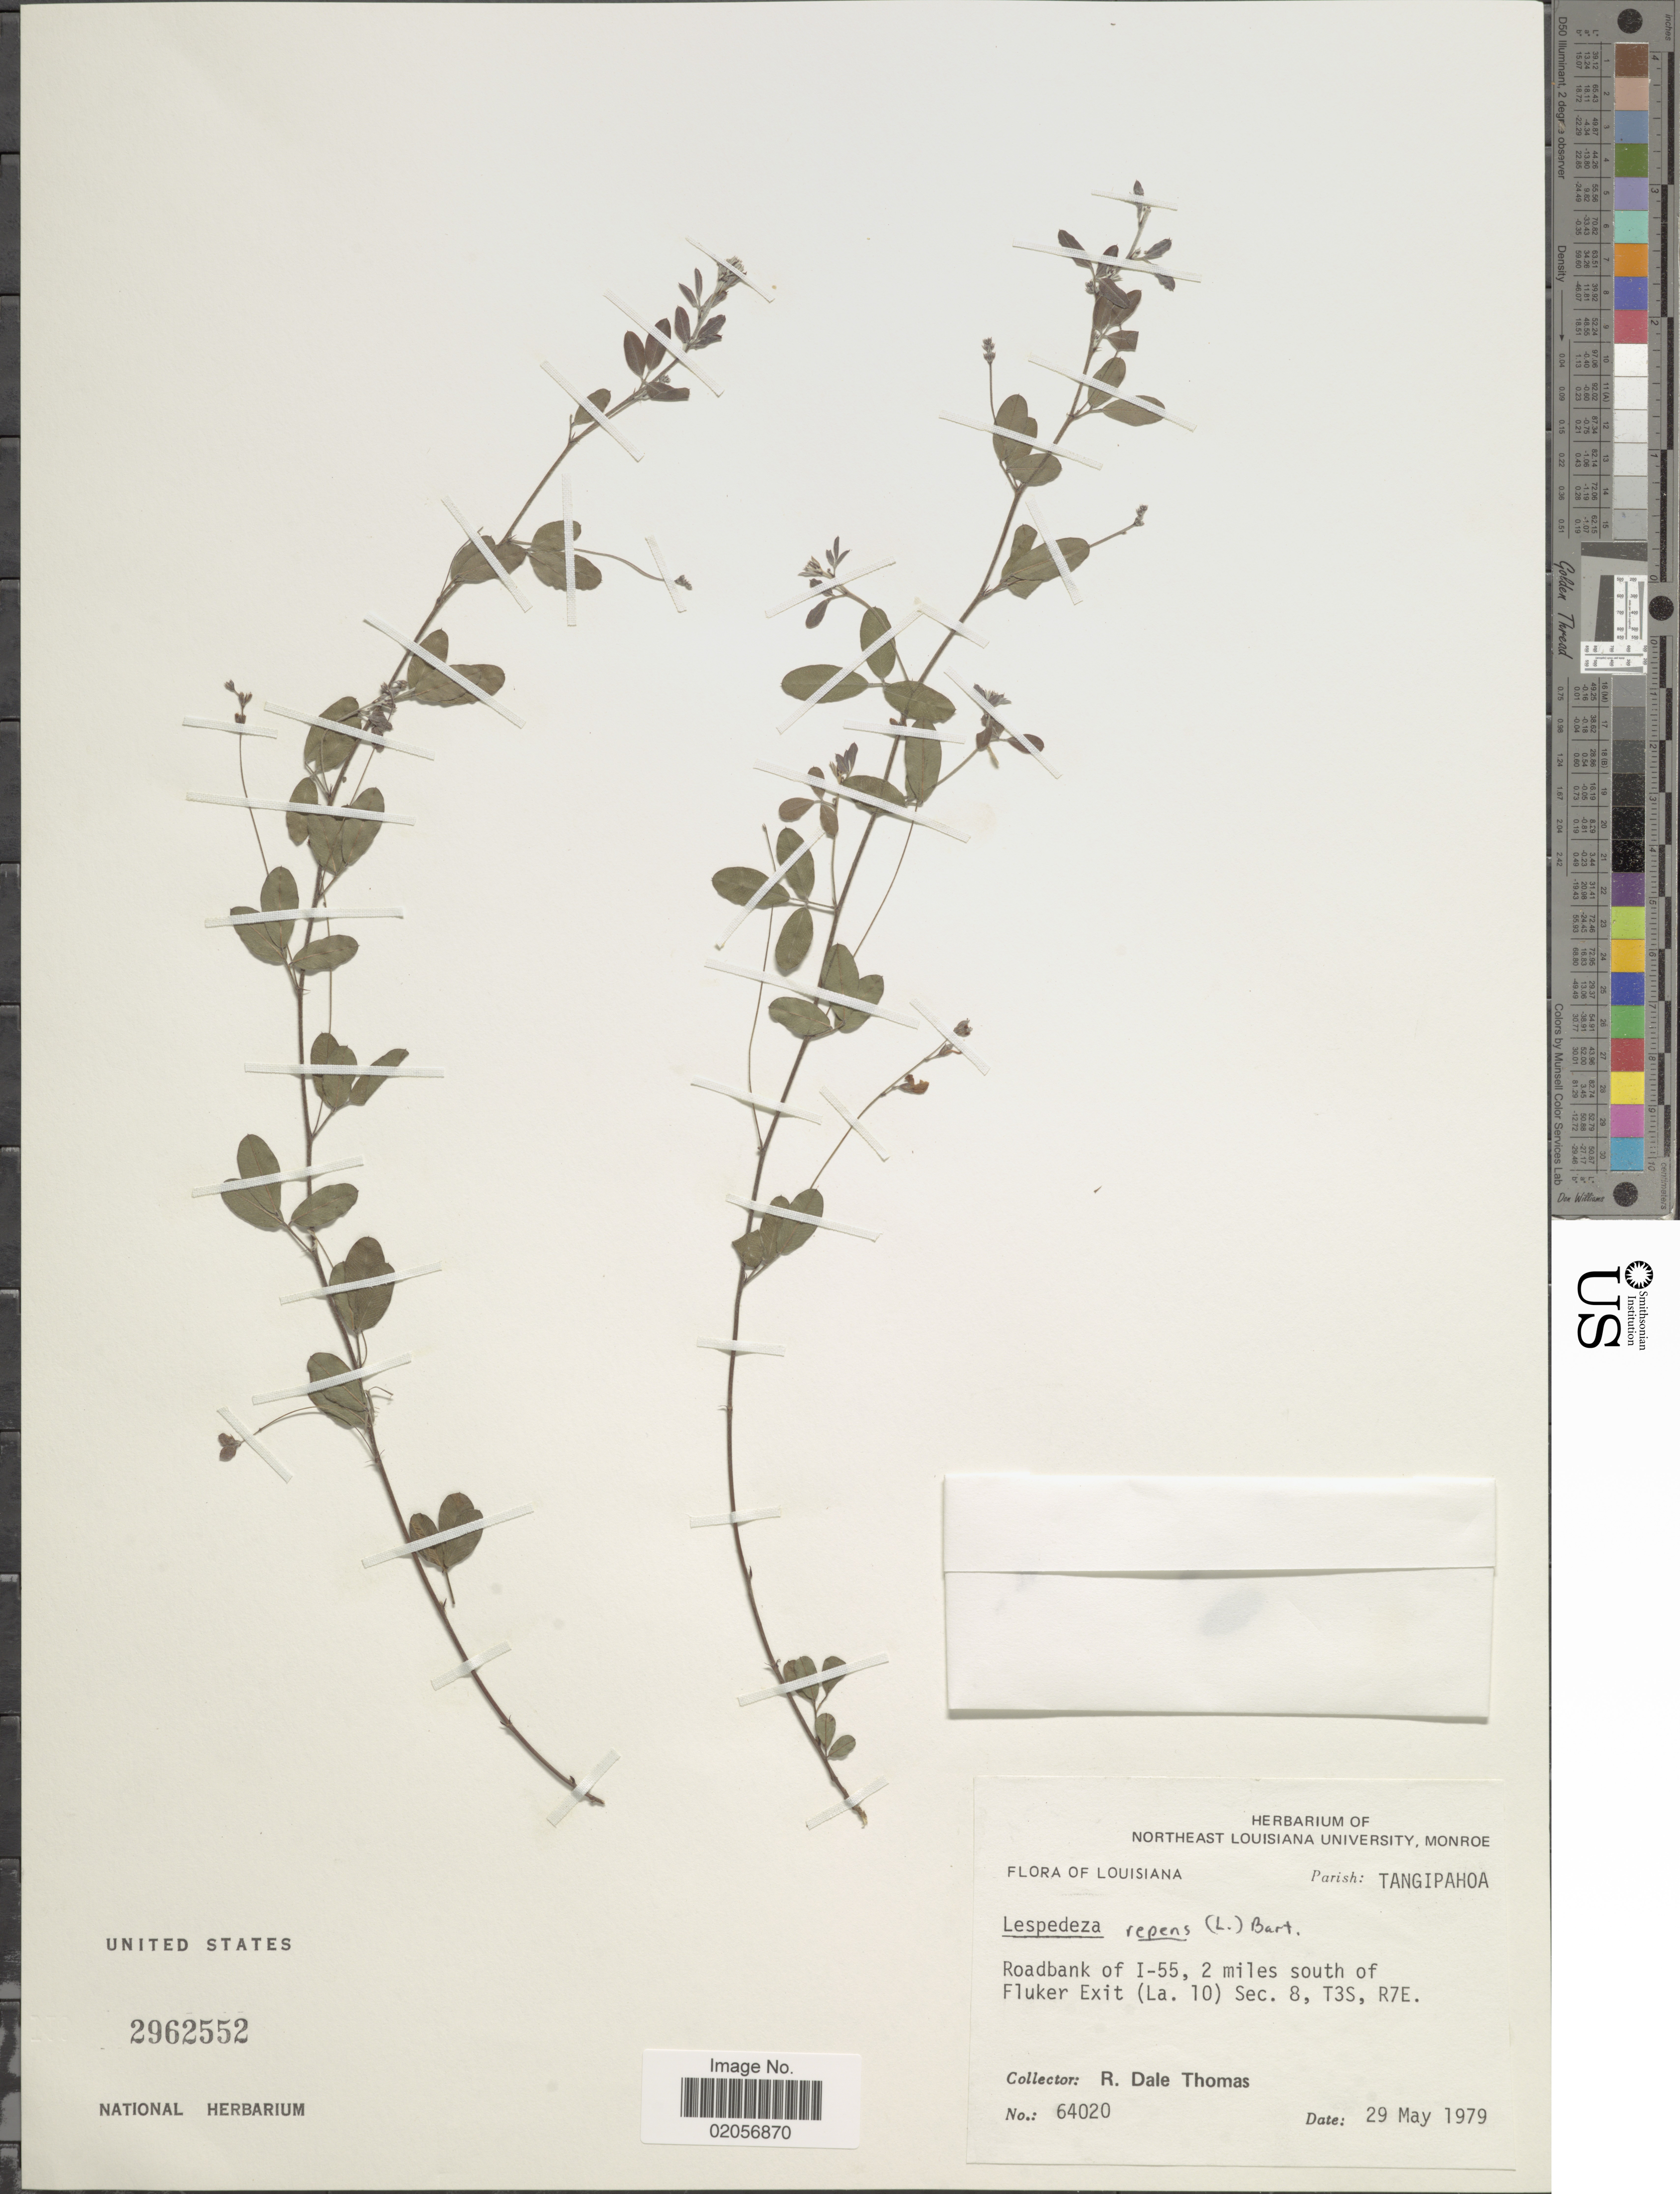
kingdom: Plantae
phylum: Tracheophyta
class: Magnoliopsida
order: Fabales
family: Fabaceae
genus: Lespedeza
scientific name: Lespedeza repens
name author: (L.) W.P.C. Barton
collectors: R. Thomas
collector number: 64020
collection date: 1979-05-29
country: United States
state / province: Louisiana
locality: Roadbank of I- 55, 2 miles south of Fluker Exit (La. 10) Sec. 8, T3S, R7E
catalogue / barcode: US 2962552